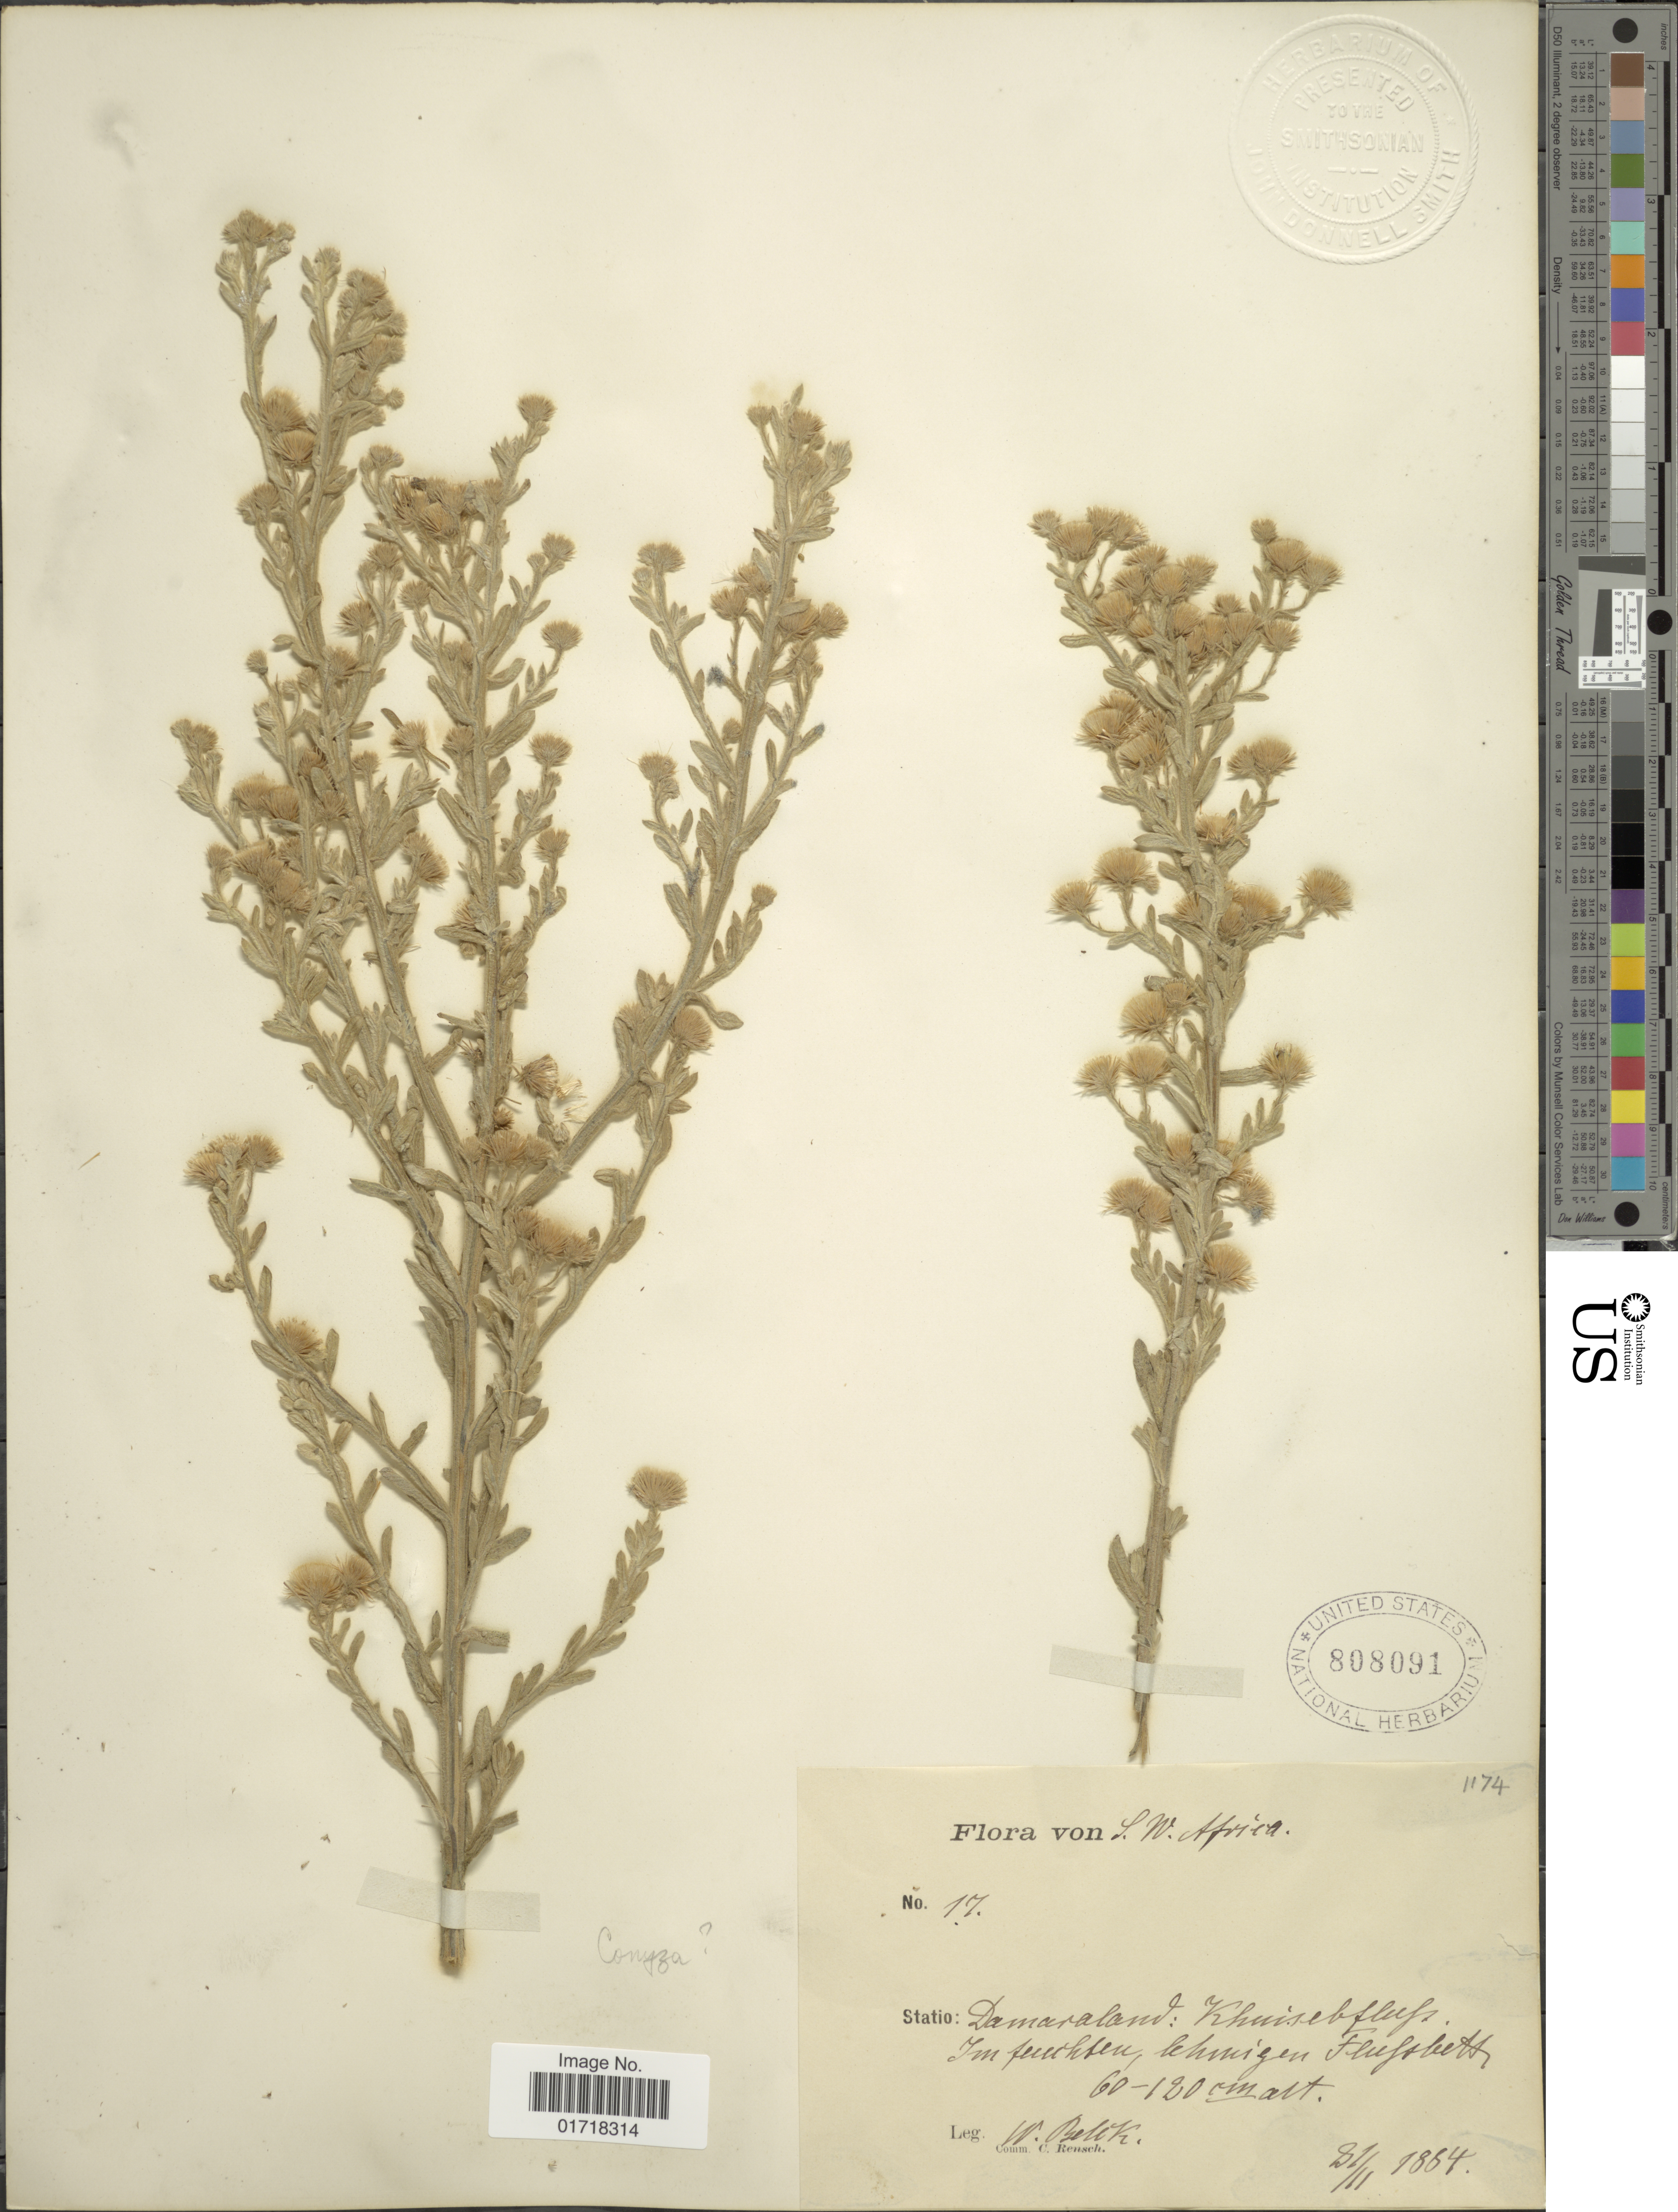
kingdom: Plantae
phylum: Tracheophyta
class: Magnoliopsida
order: Asterales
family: Asteraceae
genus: Conyza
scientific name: Conyza sp.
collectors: W. Belck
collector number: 17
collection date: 1884-11-21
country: Namibia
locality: S. W. Africa, damaraland: Khuisebluffs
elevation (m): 60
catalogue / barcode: US 80809